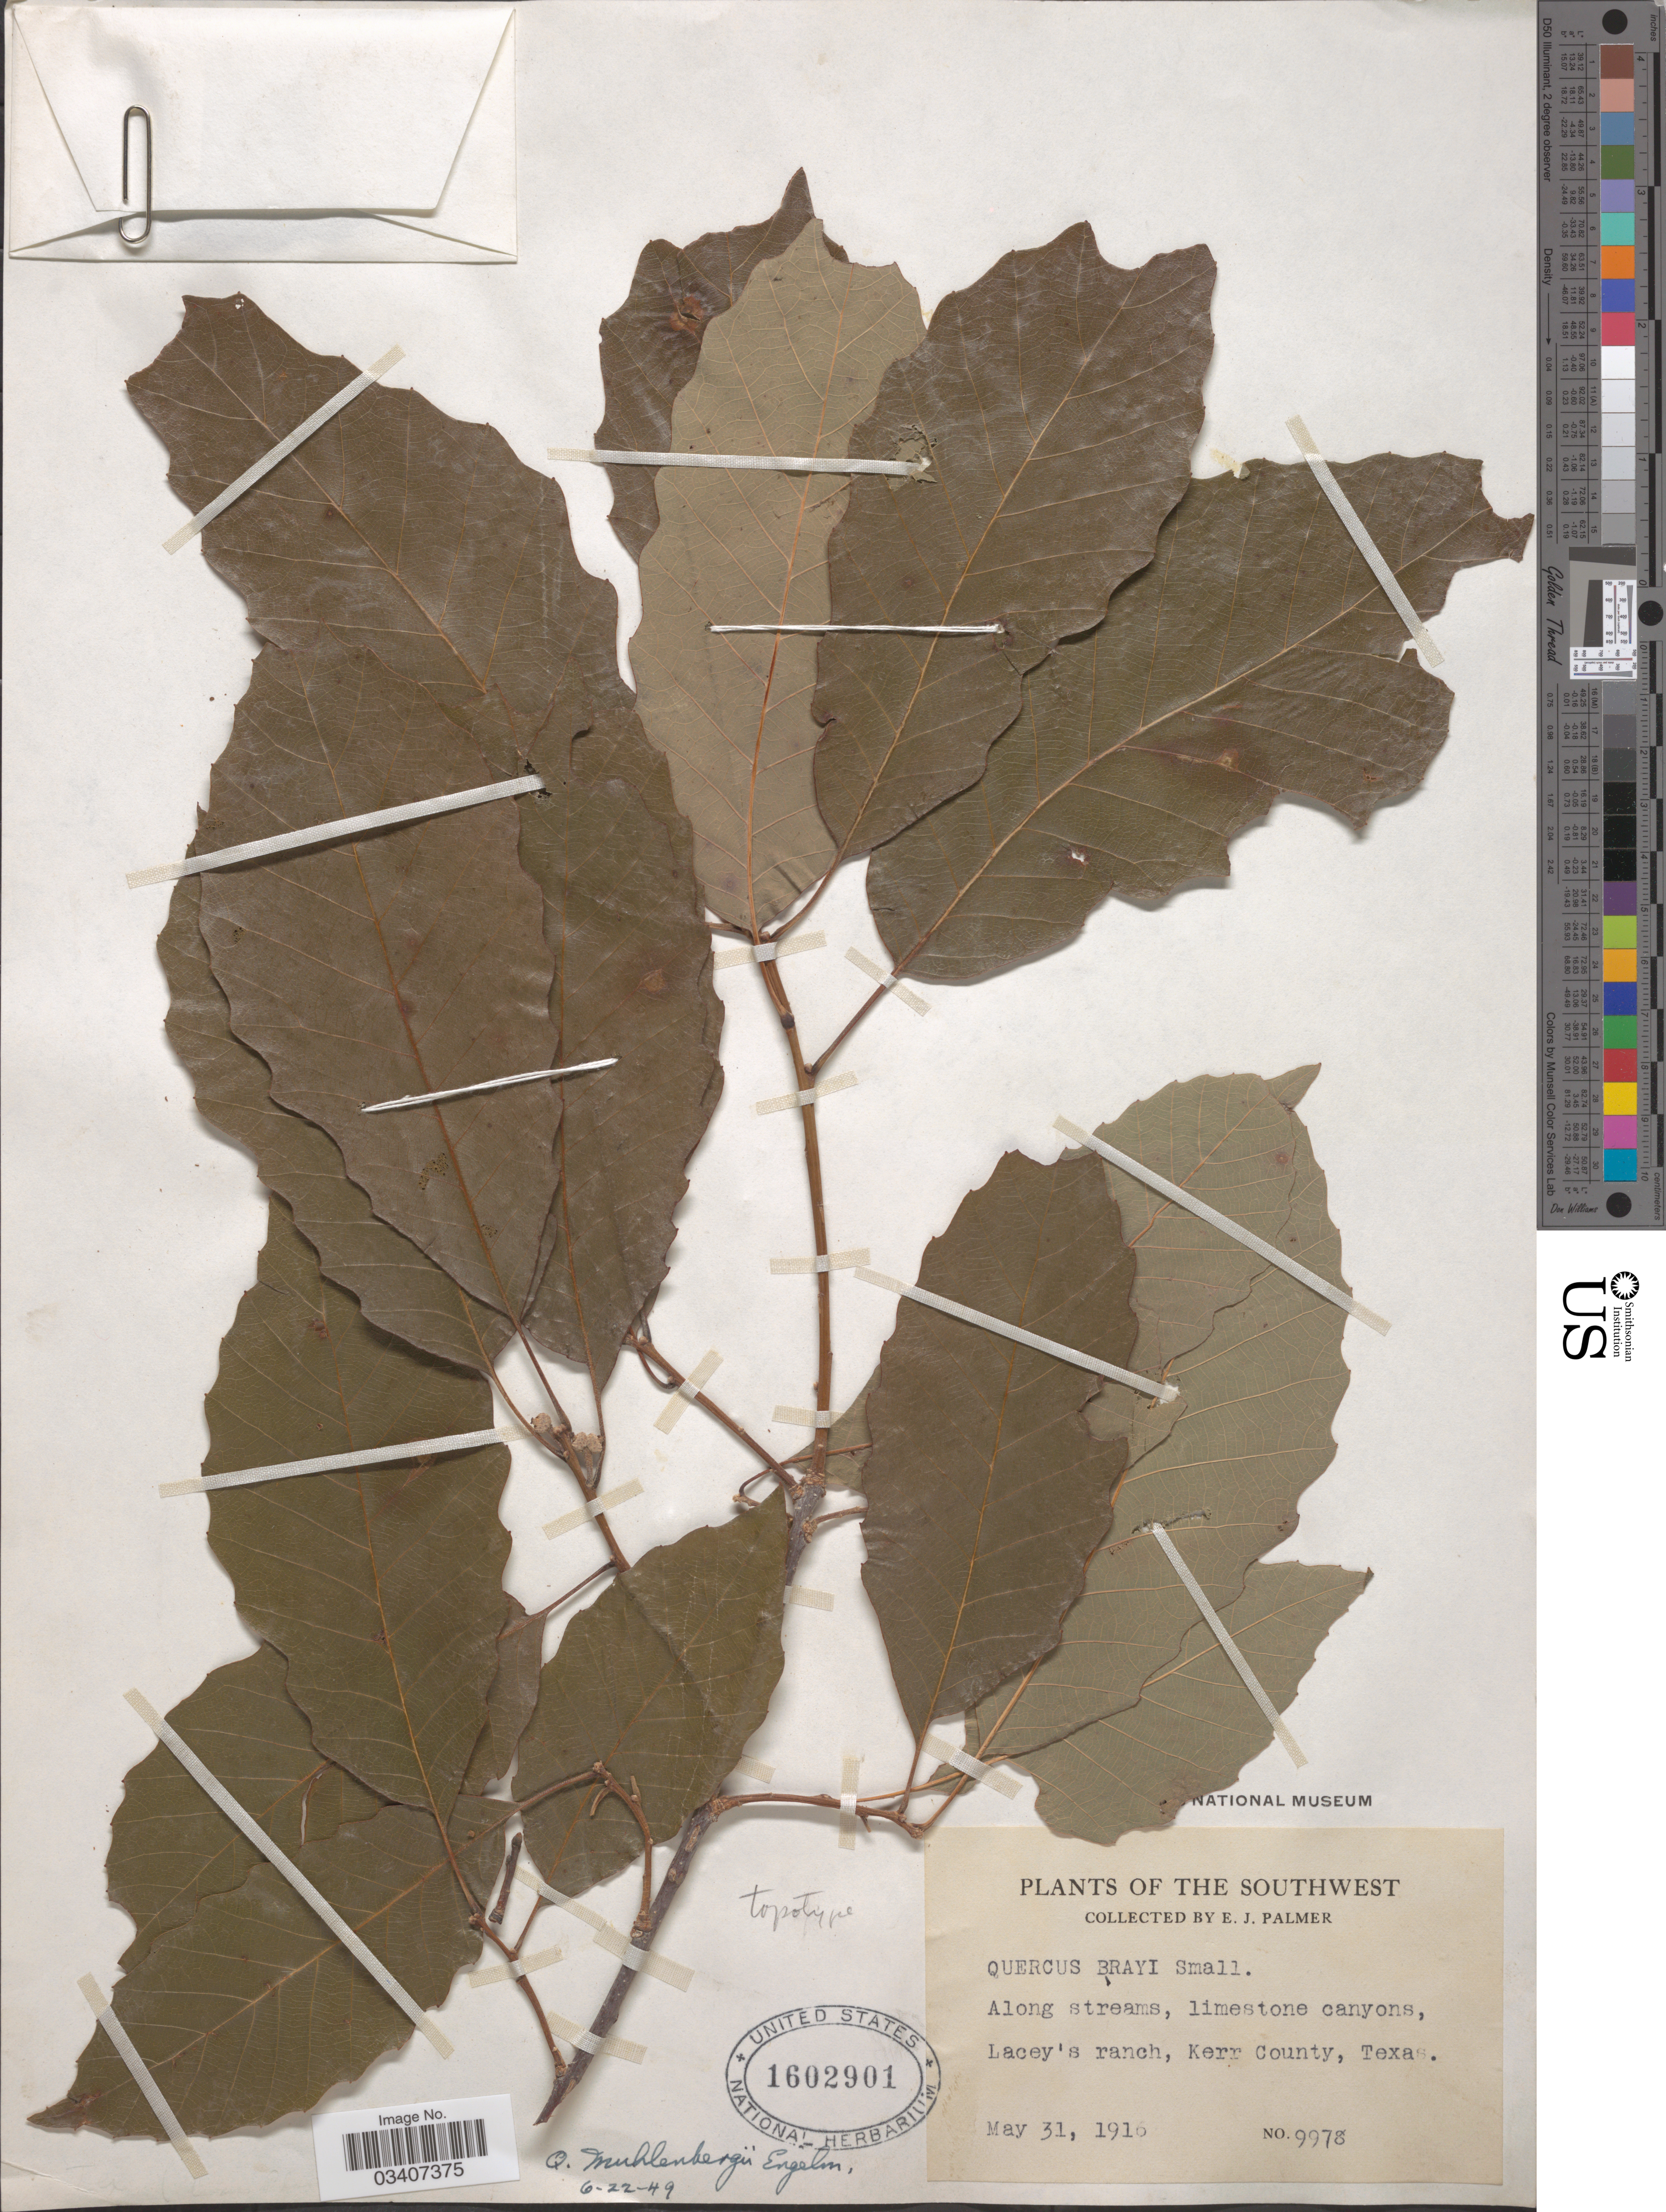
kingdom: Plantae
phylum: Tracheophyta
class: Magnoliopsida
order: Fagales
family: Fagaceae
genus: Quercus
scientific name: Quercus muehlenbergii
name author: Engelm.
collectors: E. J. Palmer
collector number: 9978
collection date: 1916-05-31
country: United States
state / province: Texas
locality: The Southwest. Along streams, limestone canyons, Lacey's ranch, Kerr County.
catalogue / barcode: US 1602901